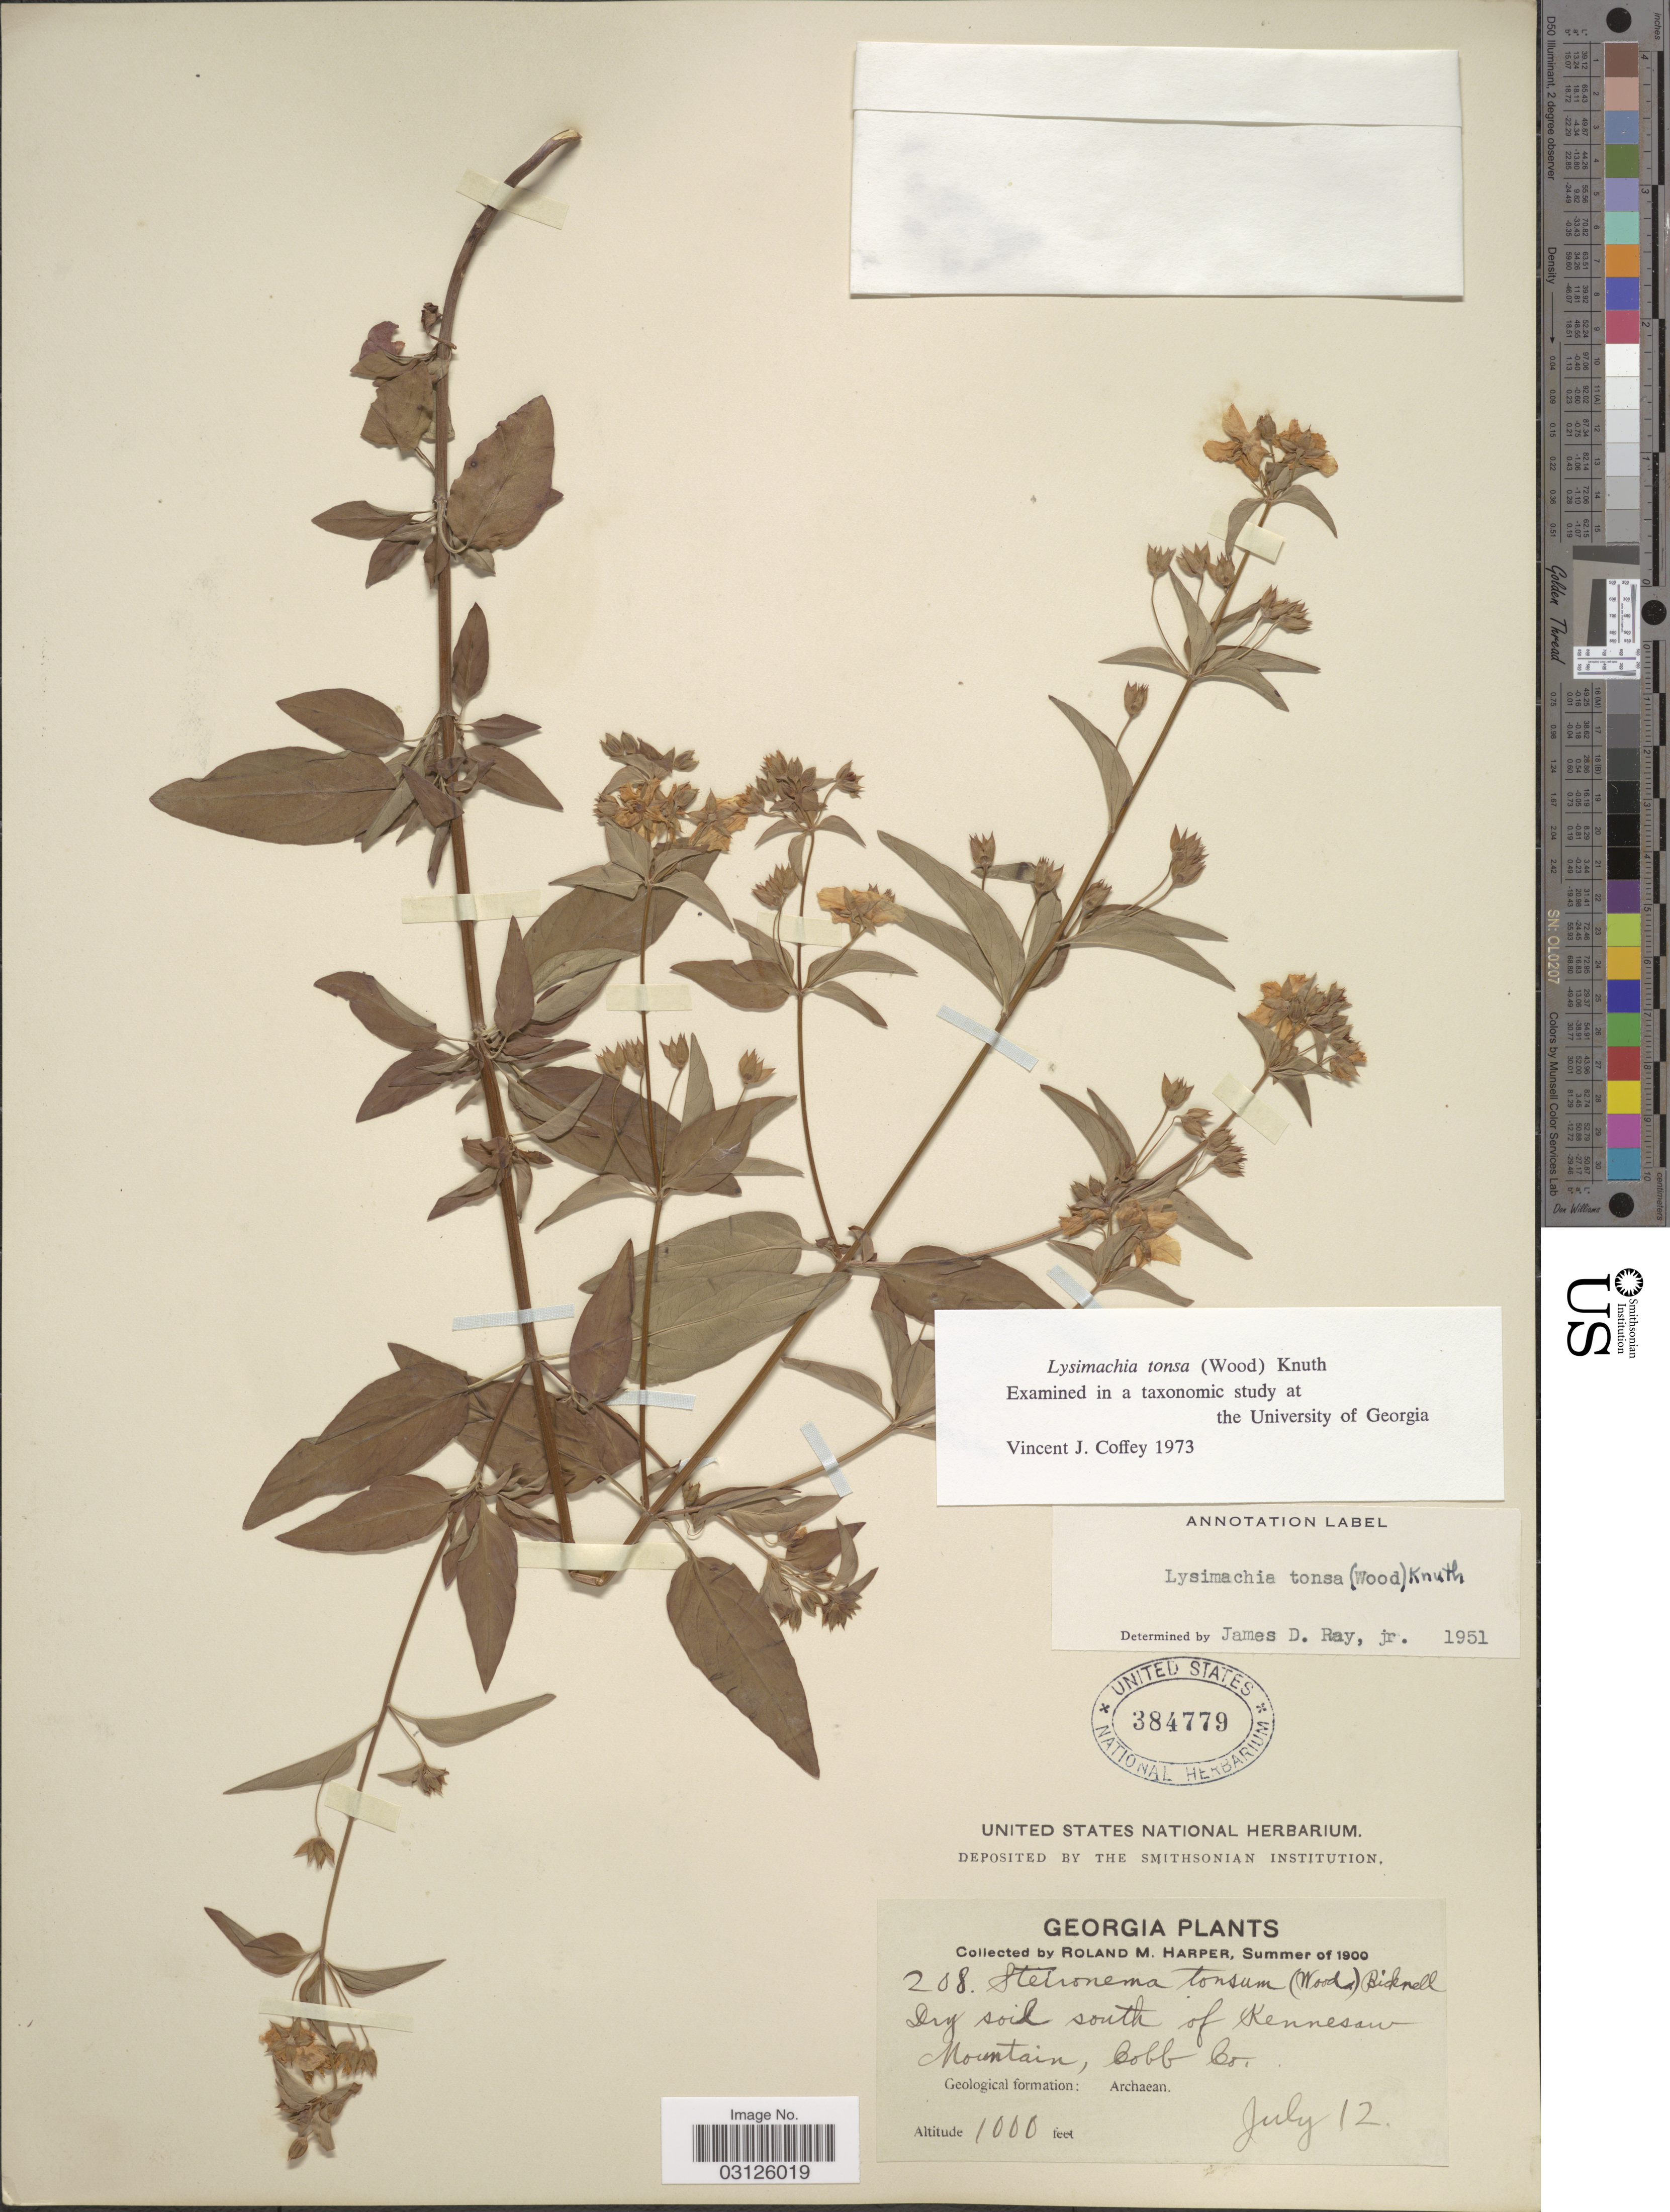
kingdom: Plantae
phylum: Tracheophyta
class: Magnoliopsida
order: Ericales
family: Primulaceae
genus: Lysimachia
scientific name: Lysimachia tonsa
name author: (Alph. Wood) Alph. Wood ex R. Knuth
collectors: R. M. Harper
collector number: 208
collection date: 1900-07-12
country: United States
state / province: Georgia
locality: Dry soil south of Kennesaw Mountain, Cobb Co. Geological formation: Archaean.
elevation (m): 305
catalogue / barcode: US 384779